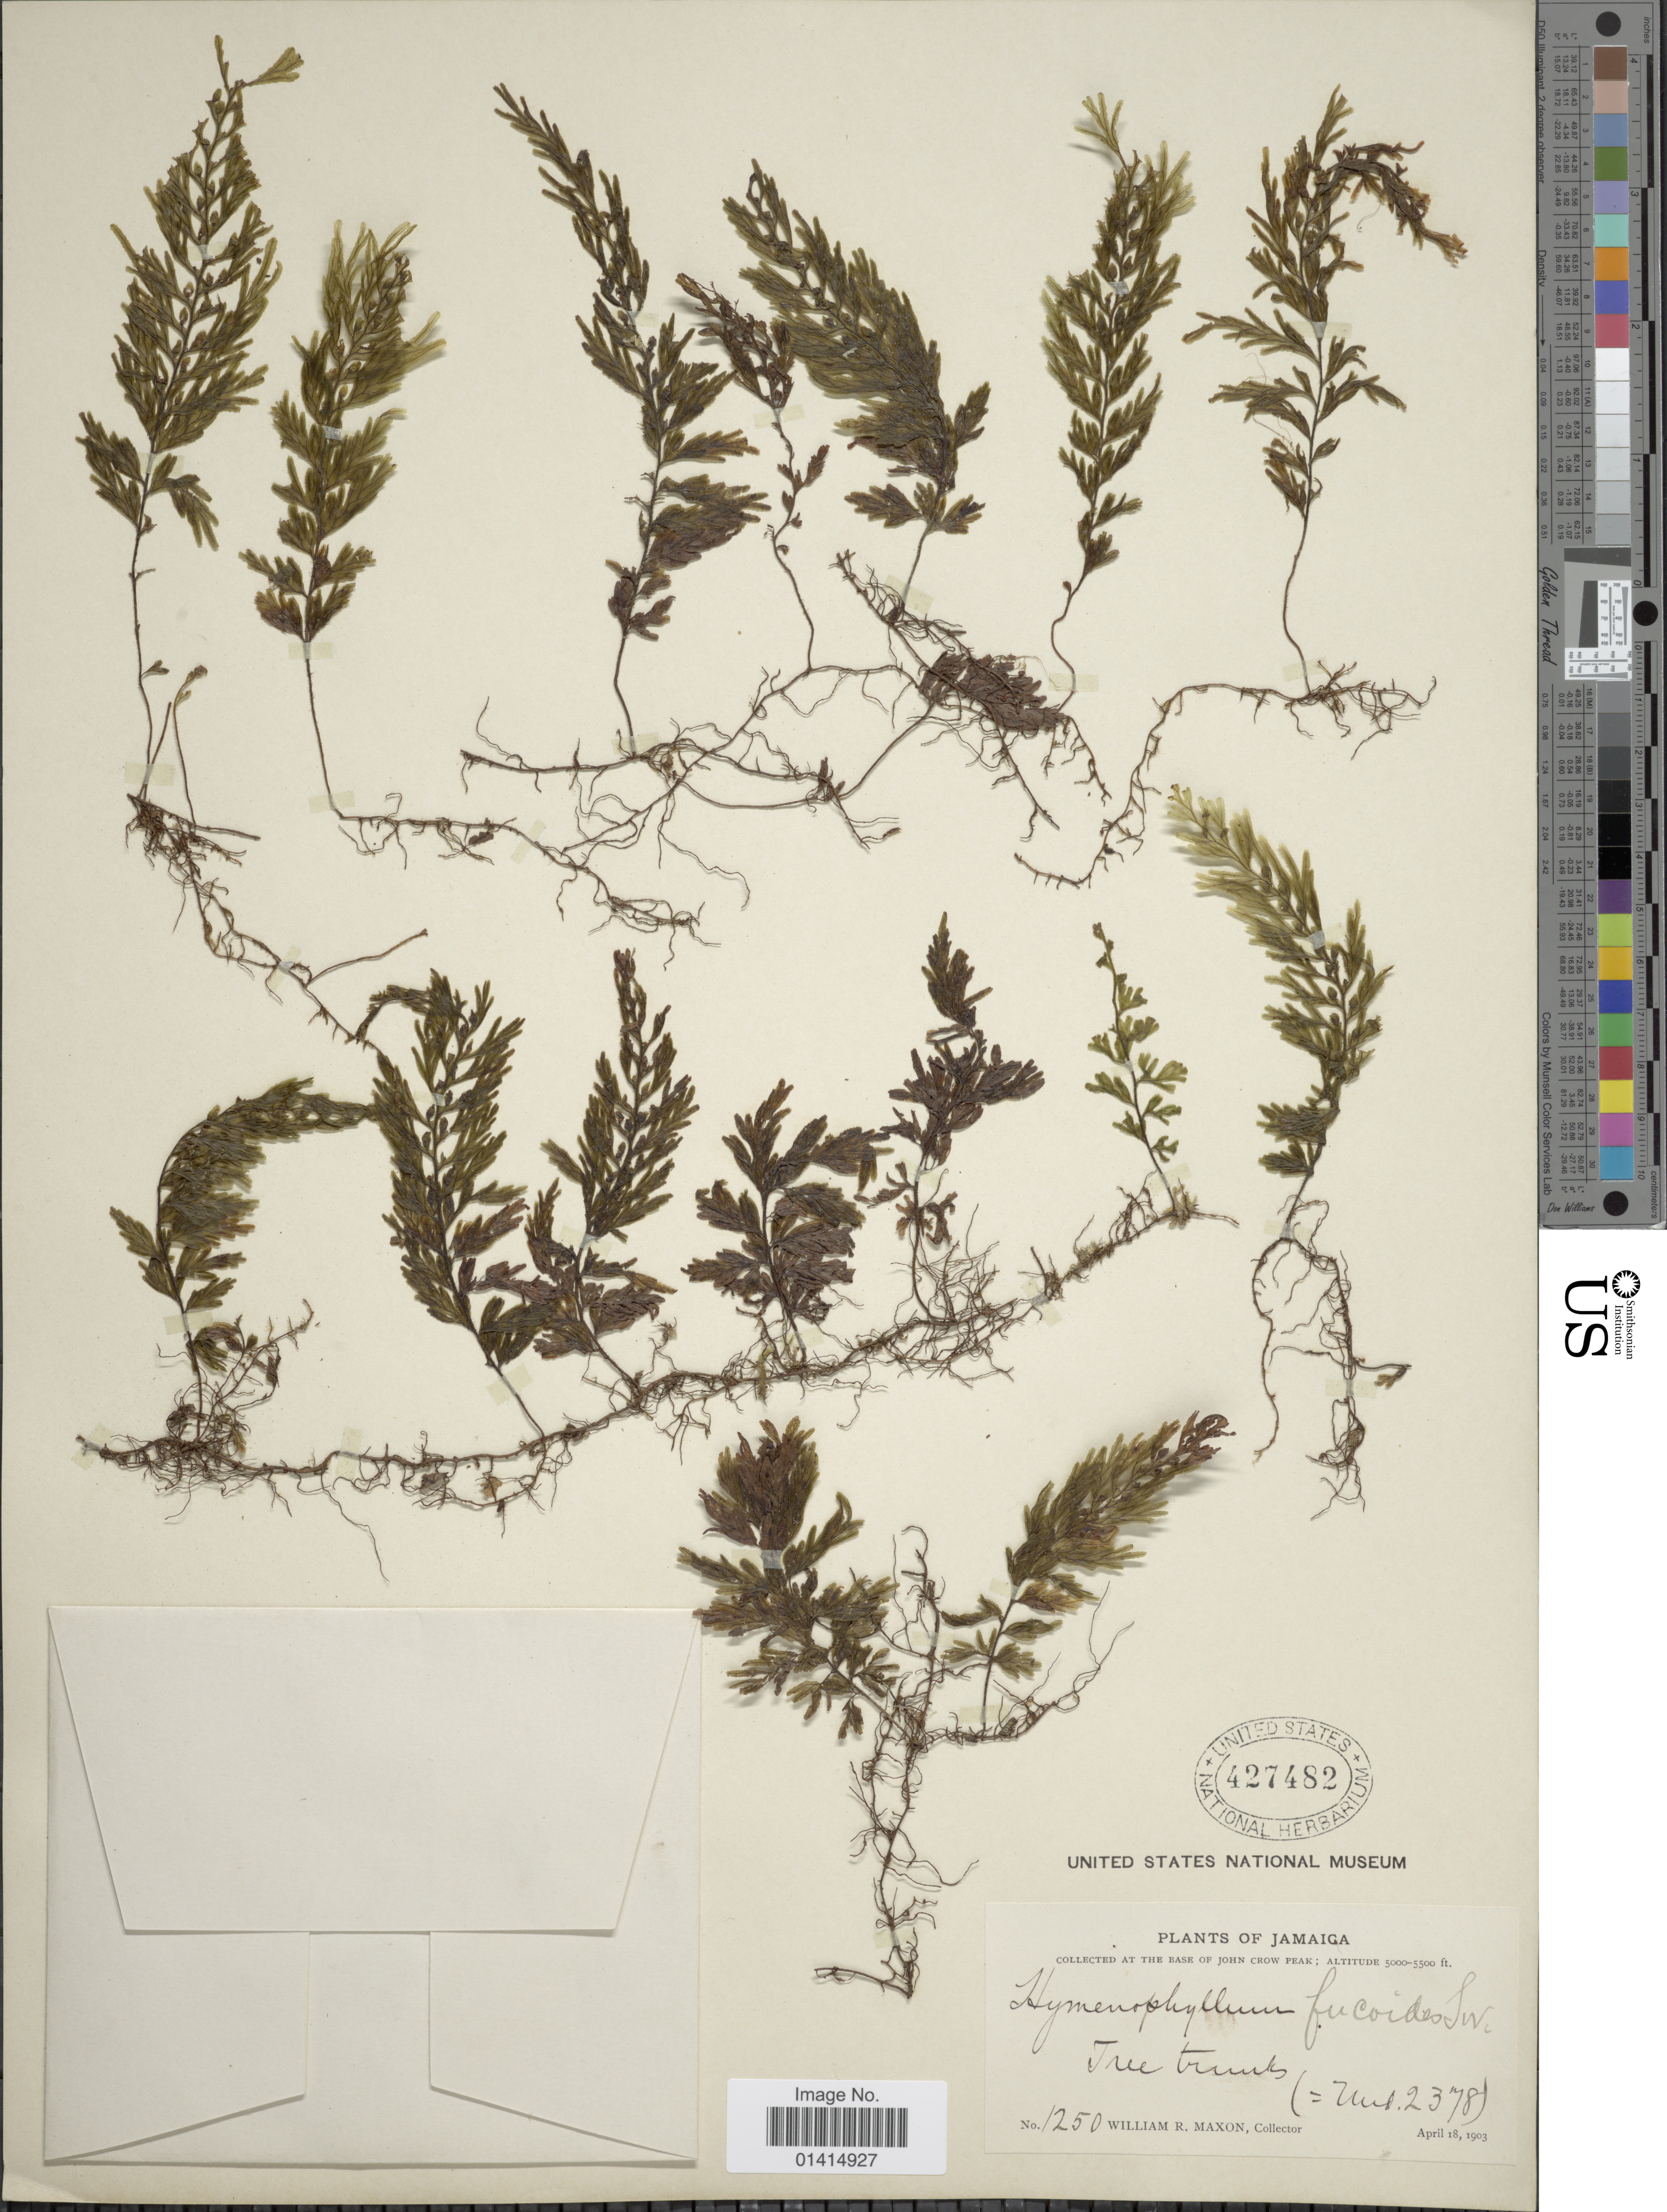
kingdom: Plantae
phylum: Tracheophyta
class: Polypodiopsida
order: Hymenophyllales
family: Hymenophyllaceae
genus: Hymenophyllum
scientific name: Hymenophyllum fucoides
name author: (Sw.) Sw.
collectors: W. R. Maxon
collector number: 1250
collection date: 1903-04-18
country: Jamaica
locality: At the base of John Crow Peak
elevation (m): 1524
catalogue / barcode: US 427482